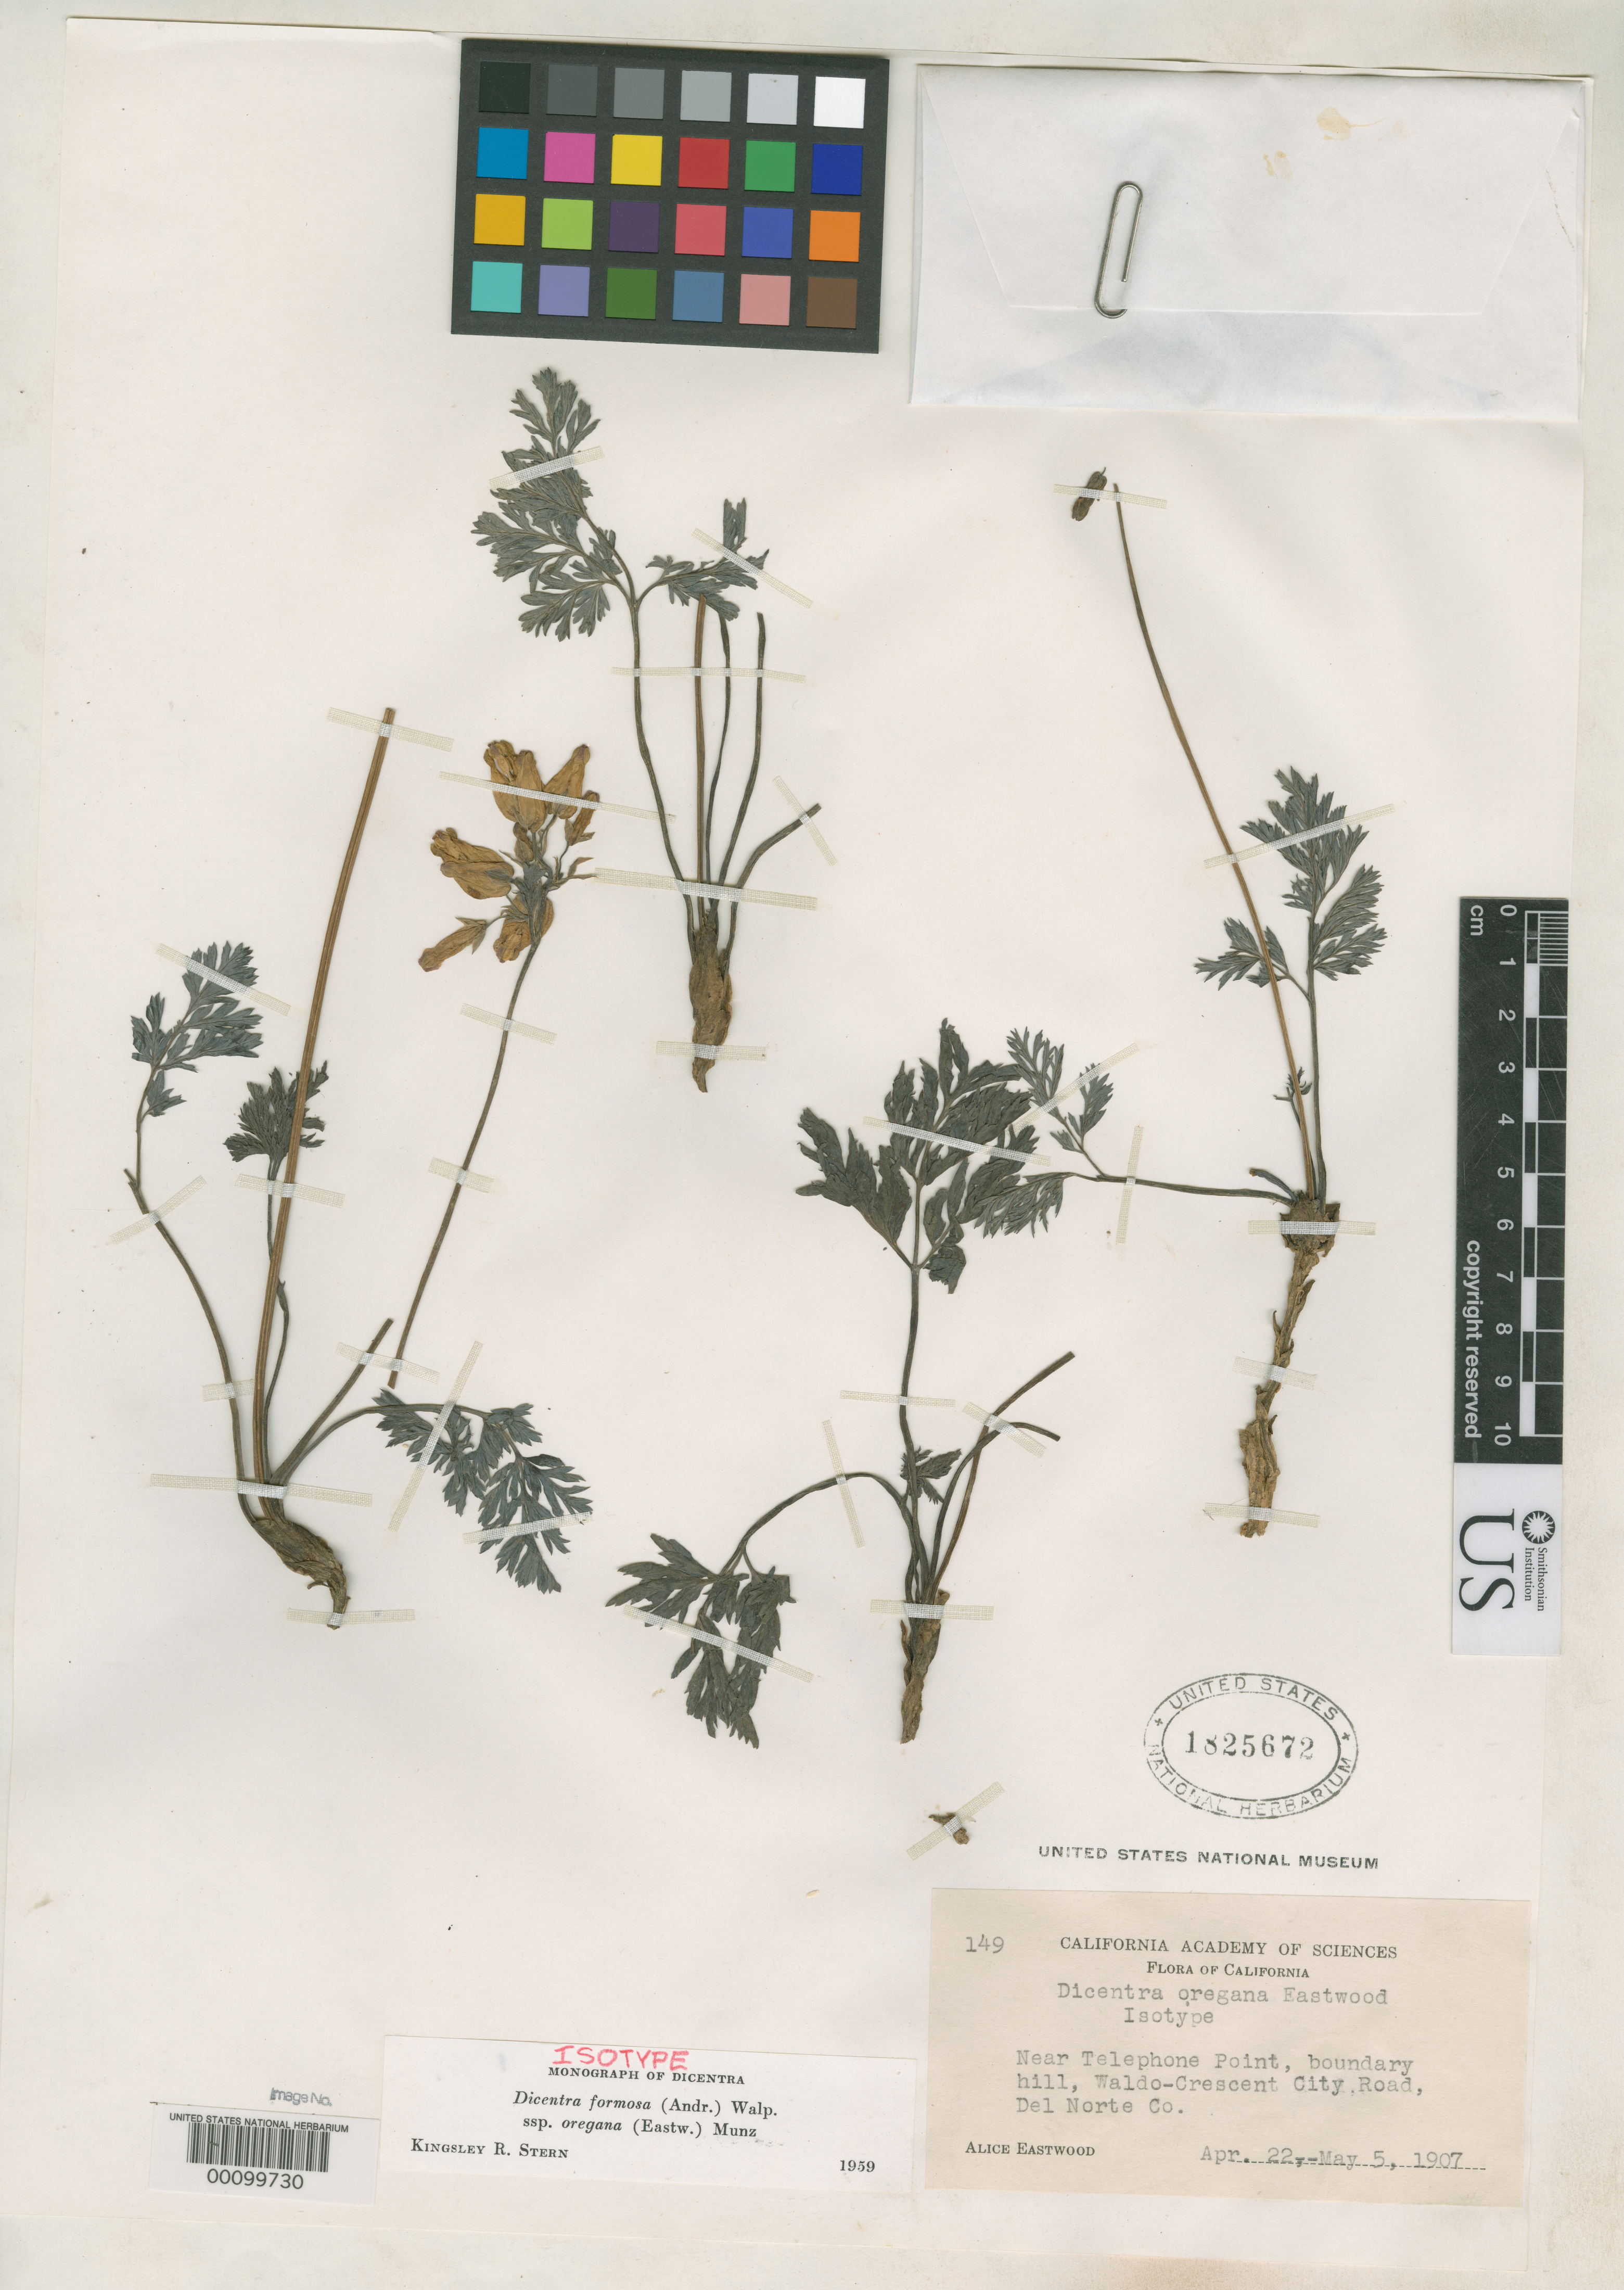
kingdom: Plantae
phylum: Tracheophyta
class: Magnoliopsida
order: Ranunculales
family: Papaveraceae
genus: Dicentra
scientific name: Dicentra oregana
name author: Eastw.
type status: Isotype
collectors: A. Eastwood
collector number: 149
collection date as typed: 22 Apr 1907 to 05 May 1907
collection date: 1907-04-22/1907-05-05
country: United States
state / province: California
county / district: del Norte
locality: Near Telephone Point, boundary hill, Waldo-Crescent City Rd.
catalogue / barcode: US 1825672